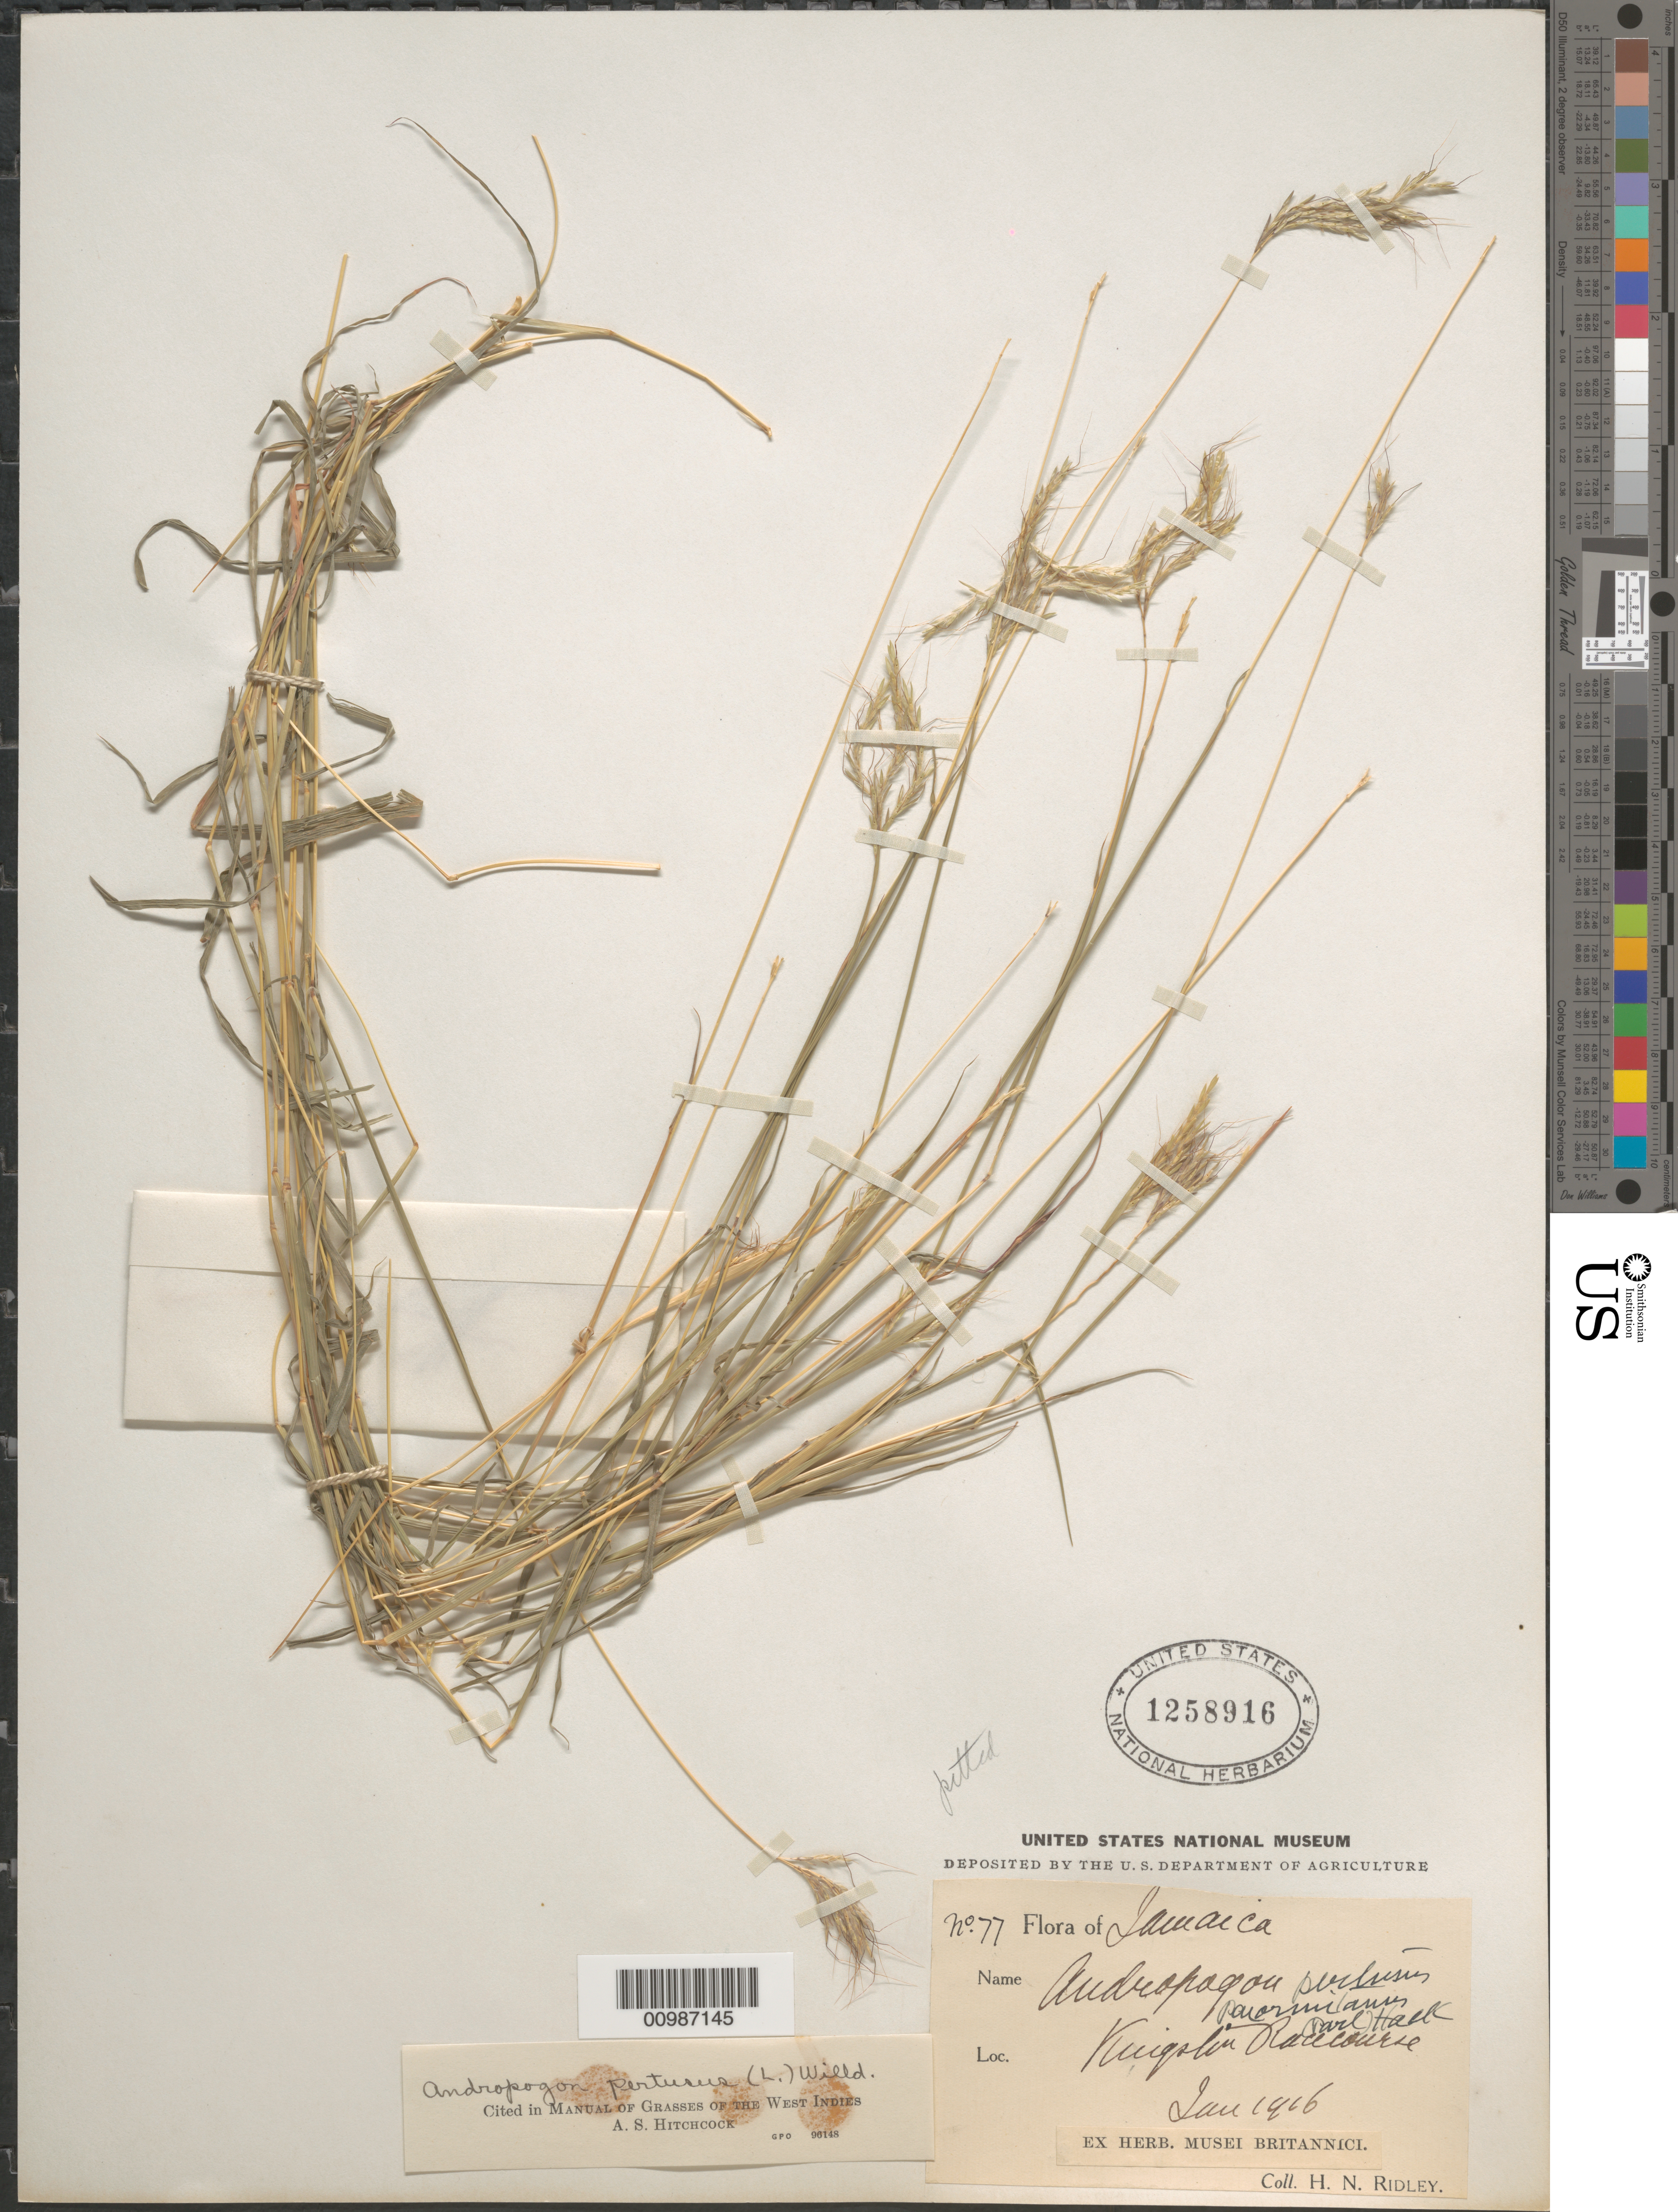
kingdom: Plantae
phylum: Tracheophyta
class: Liliopsida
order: Poales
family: Poaceae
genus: Andropogon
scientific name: Andropogon pertusus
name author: (L.) Willd.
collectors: H. N. Ridley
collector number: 77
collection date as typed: Jan 1916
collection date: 1916-01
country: Jamaica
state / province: Kingston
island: Jamaica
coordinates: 0 N, 0 E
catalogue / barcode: US 1258916